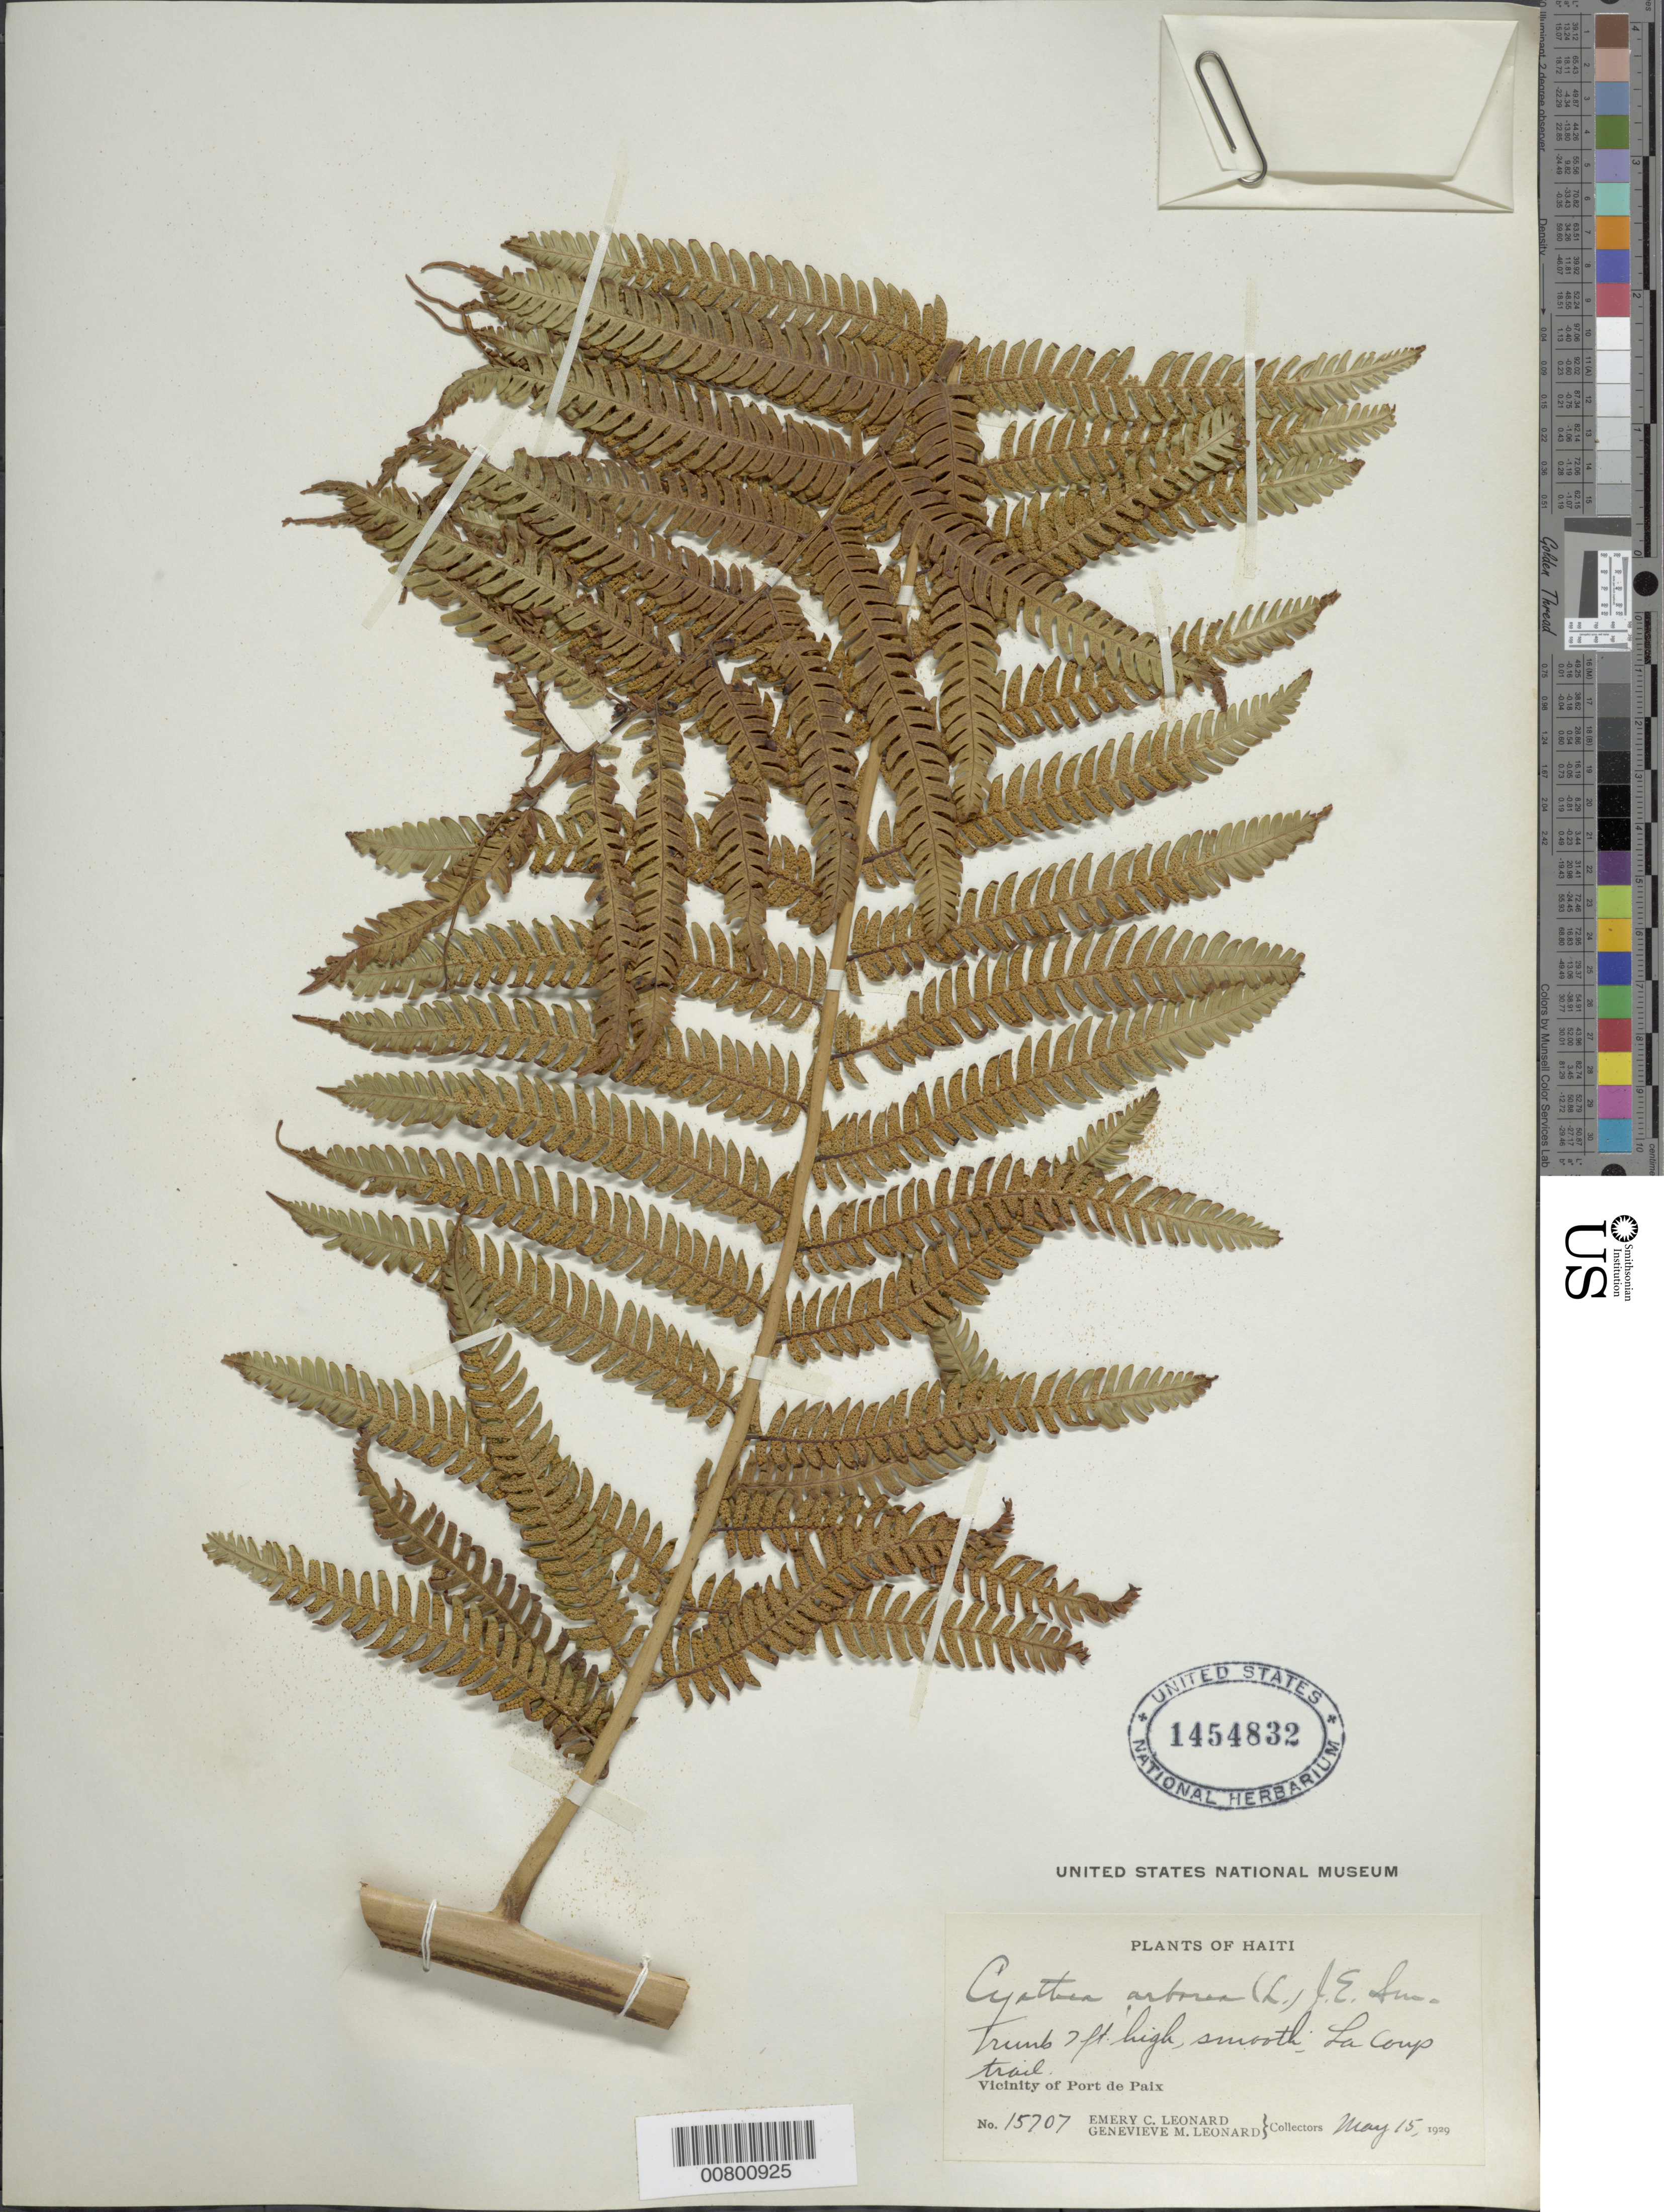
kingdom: Plantae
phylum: Tracheophyta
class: Polypodiopsida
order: Cyatheales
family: Cyatheaceae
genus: Cyathea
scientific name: Cyathea arborea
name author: (L.) Sm.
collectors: E. C. Leonard & G. M. Leonard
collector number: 15707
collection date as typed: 15 May 1929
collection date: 1929-05-15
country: Haiti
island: Hispaniola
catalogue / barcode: US 1454832